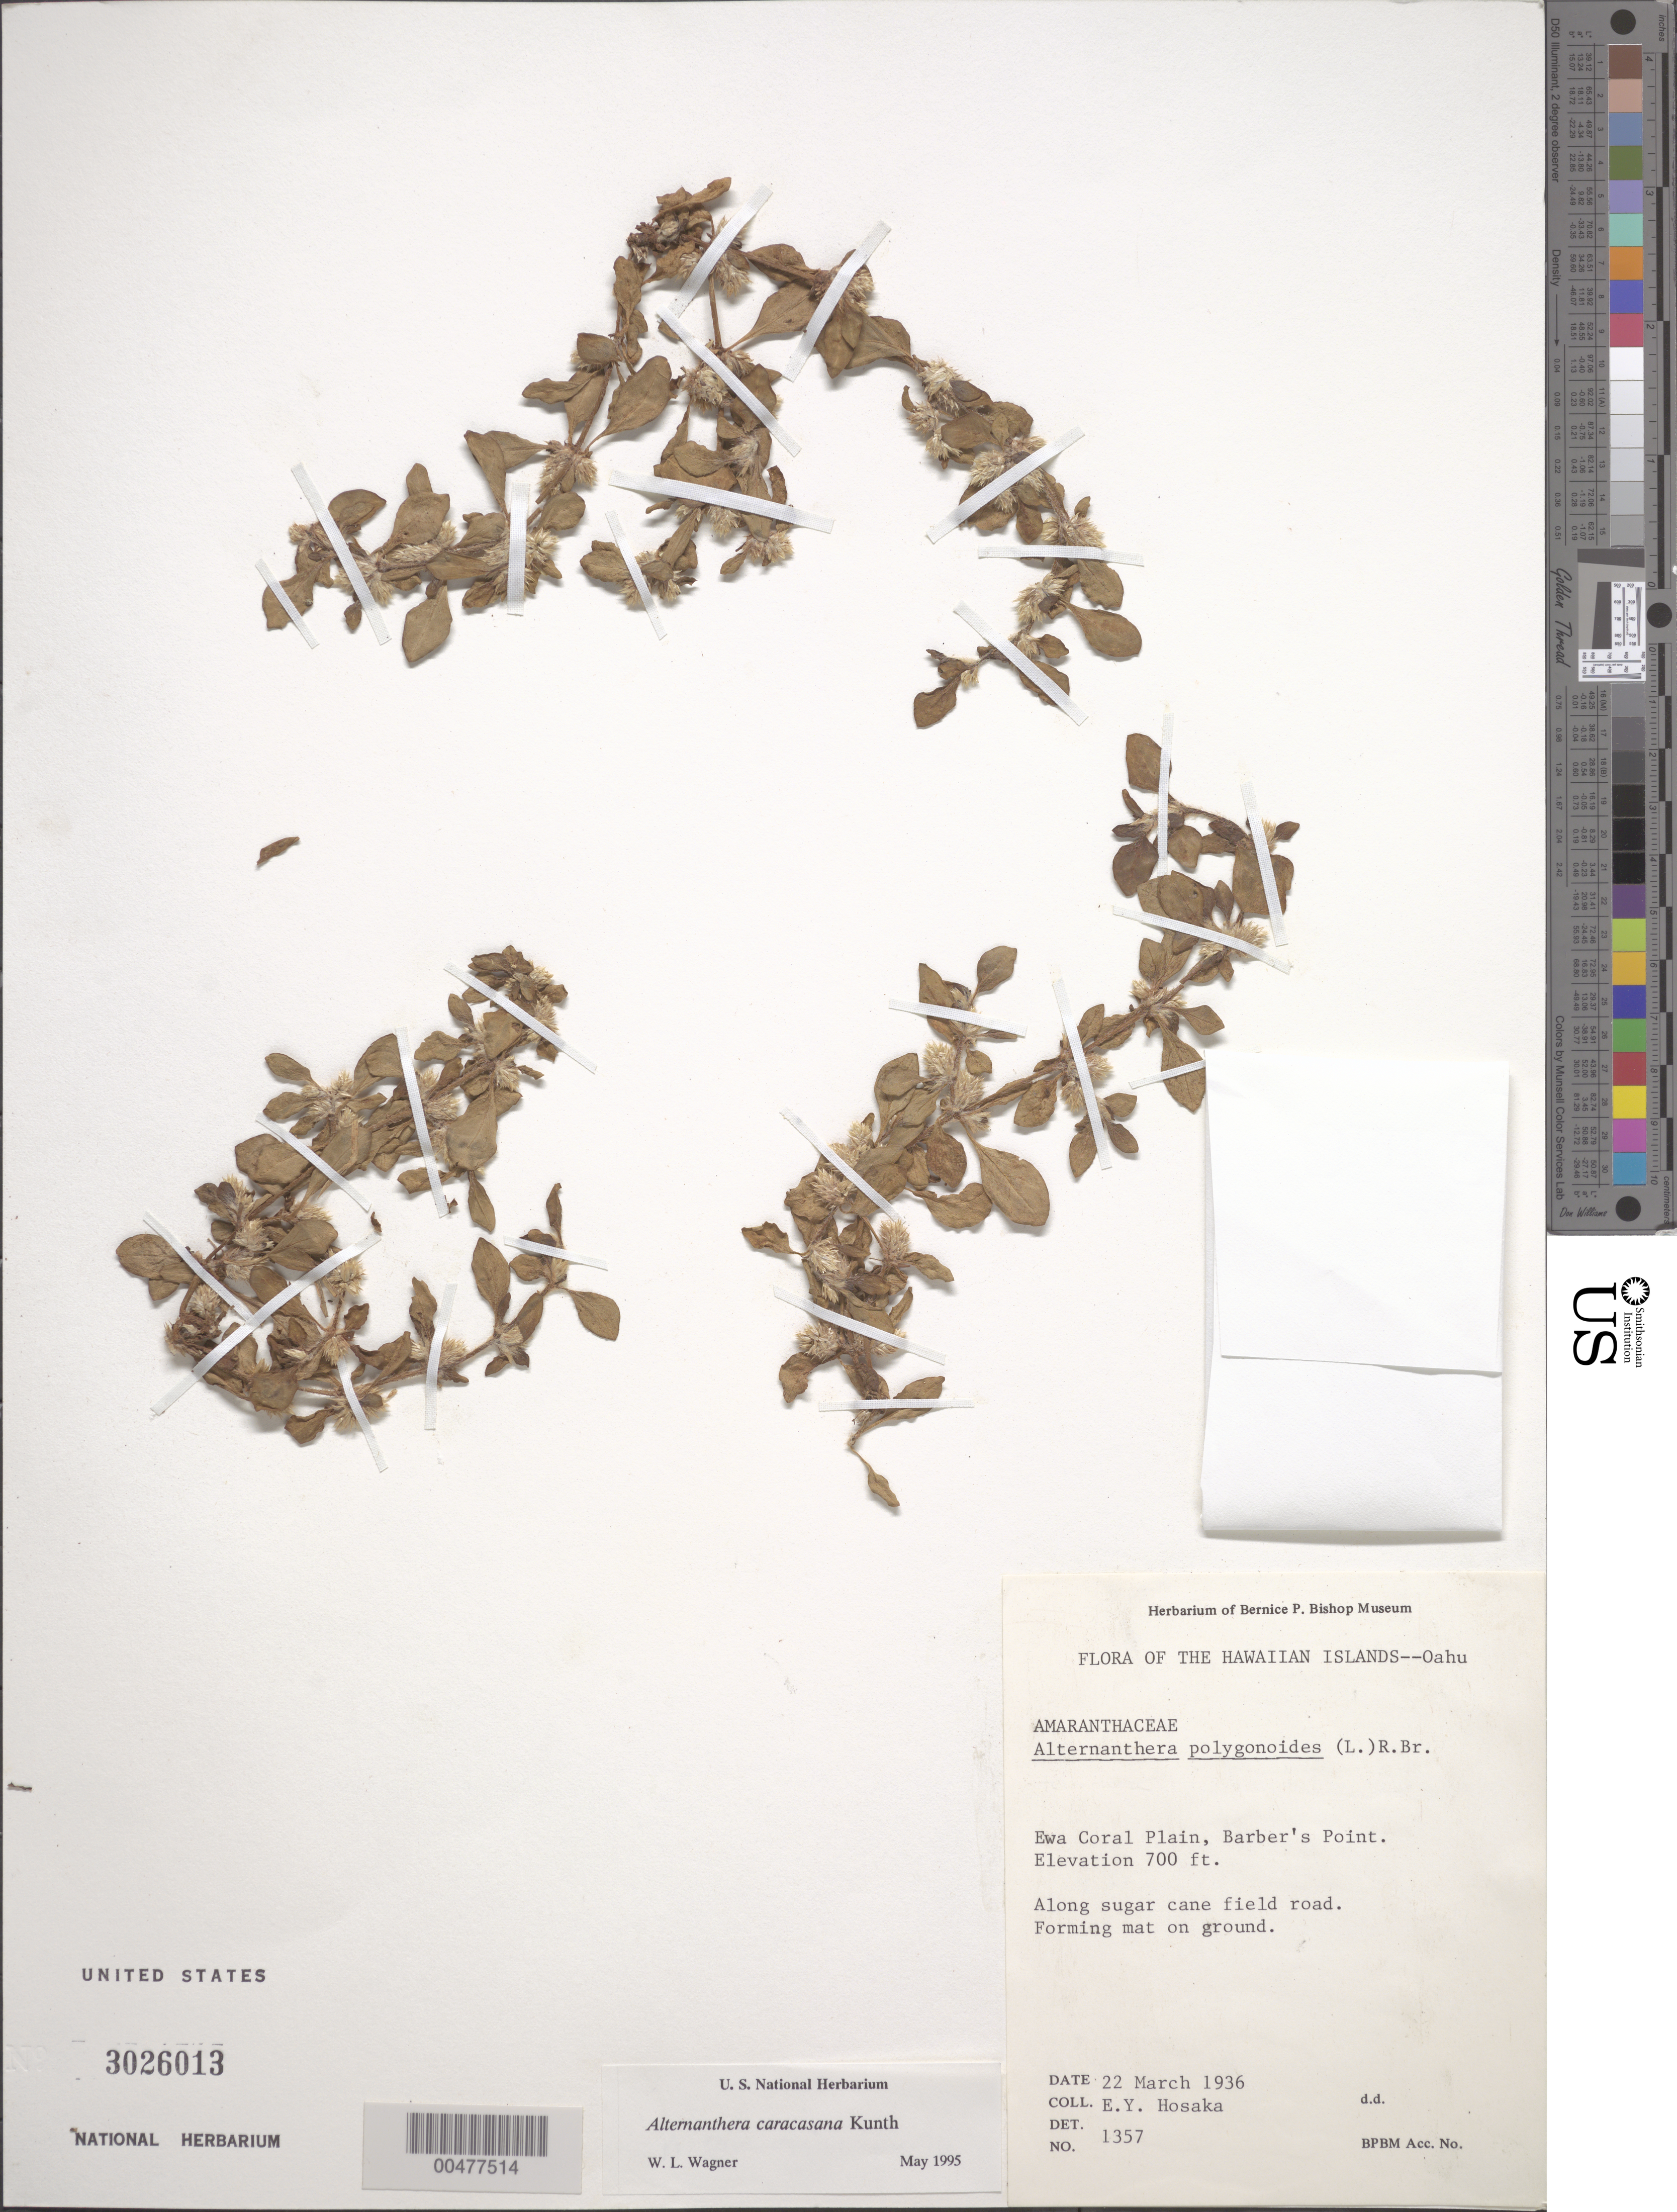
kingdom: Plantae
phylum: Tracheophyta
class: Magnoliopsida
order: Caryophyllales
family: Amaranthaceae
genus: Alternanthera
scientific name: Alternanthera caracasana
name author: Kunth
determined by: Wagner, W. L., (BOT), Smithsonian Institution - National Museum of Natural History (UNITED STATES)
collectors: E. Y. Hosaka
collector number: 1357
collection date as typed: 22 Mar 1936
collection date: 1936-03-22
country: United States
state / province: Hawaii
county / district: Honolulu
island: Oahu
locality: Ewa Coral Plain, Barber's Point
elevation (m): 213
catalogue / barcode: US 3026013